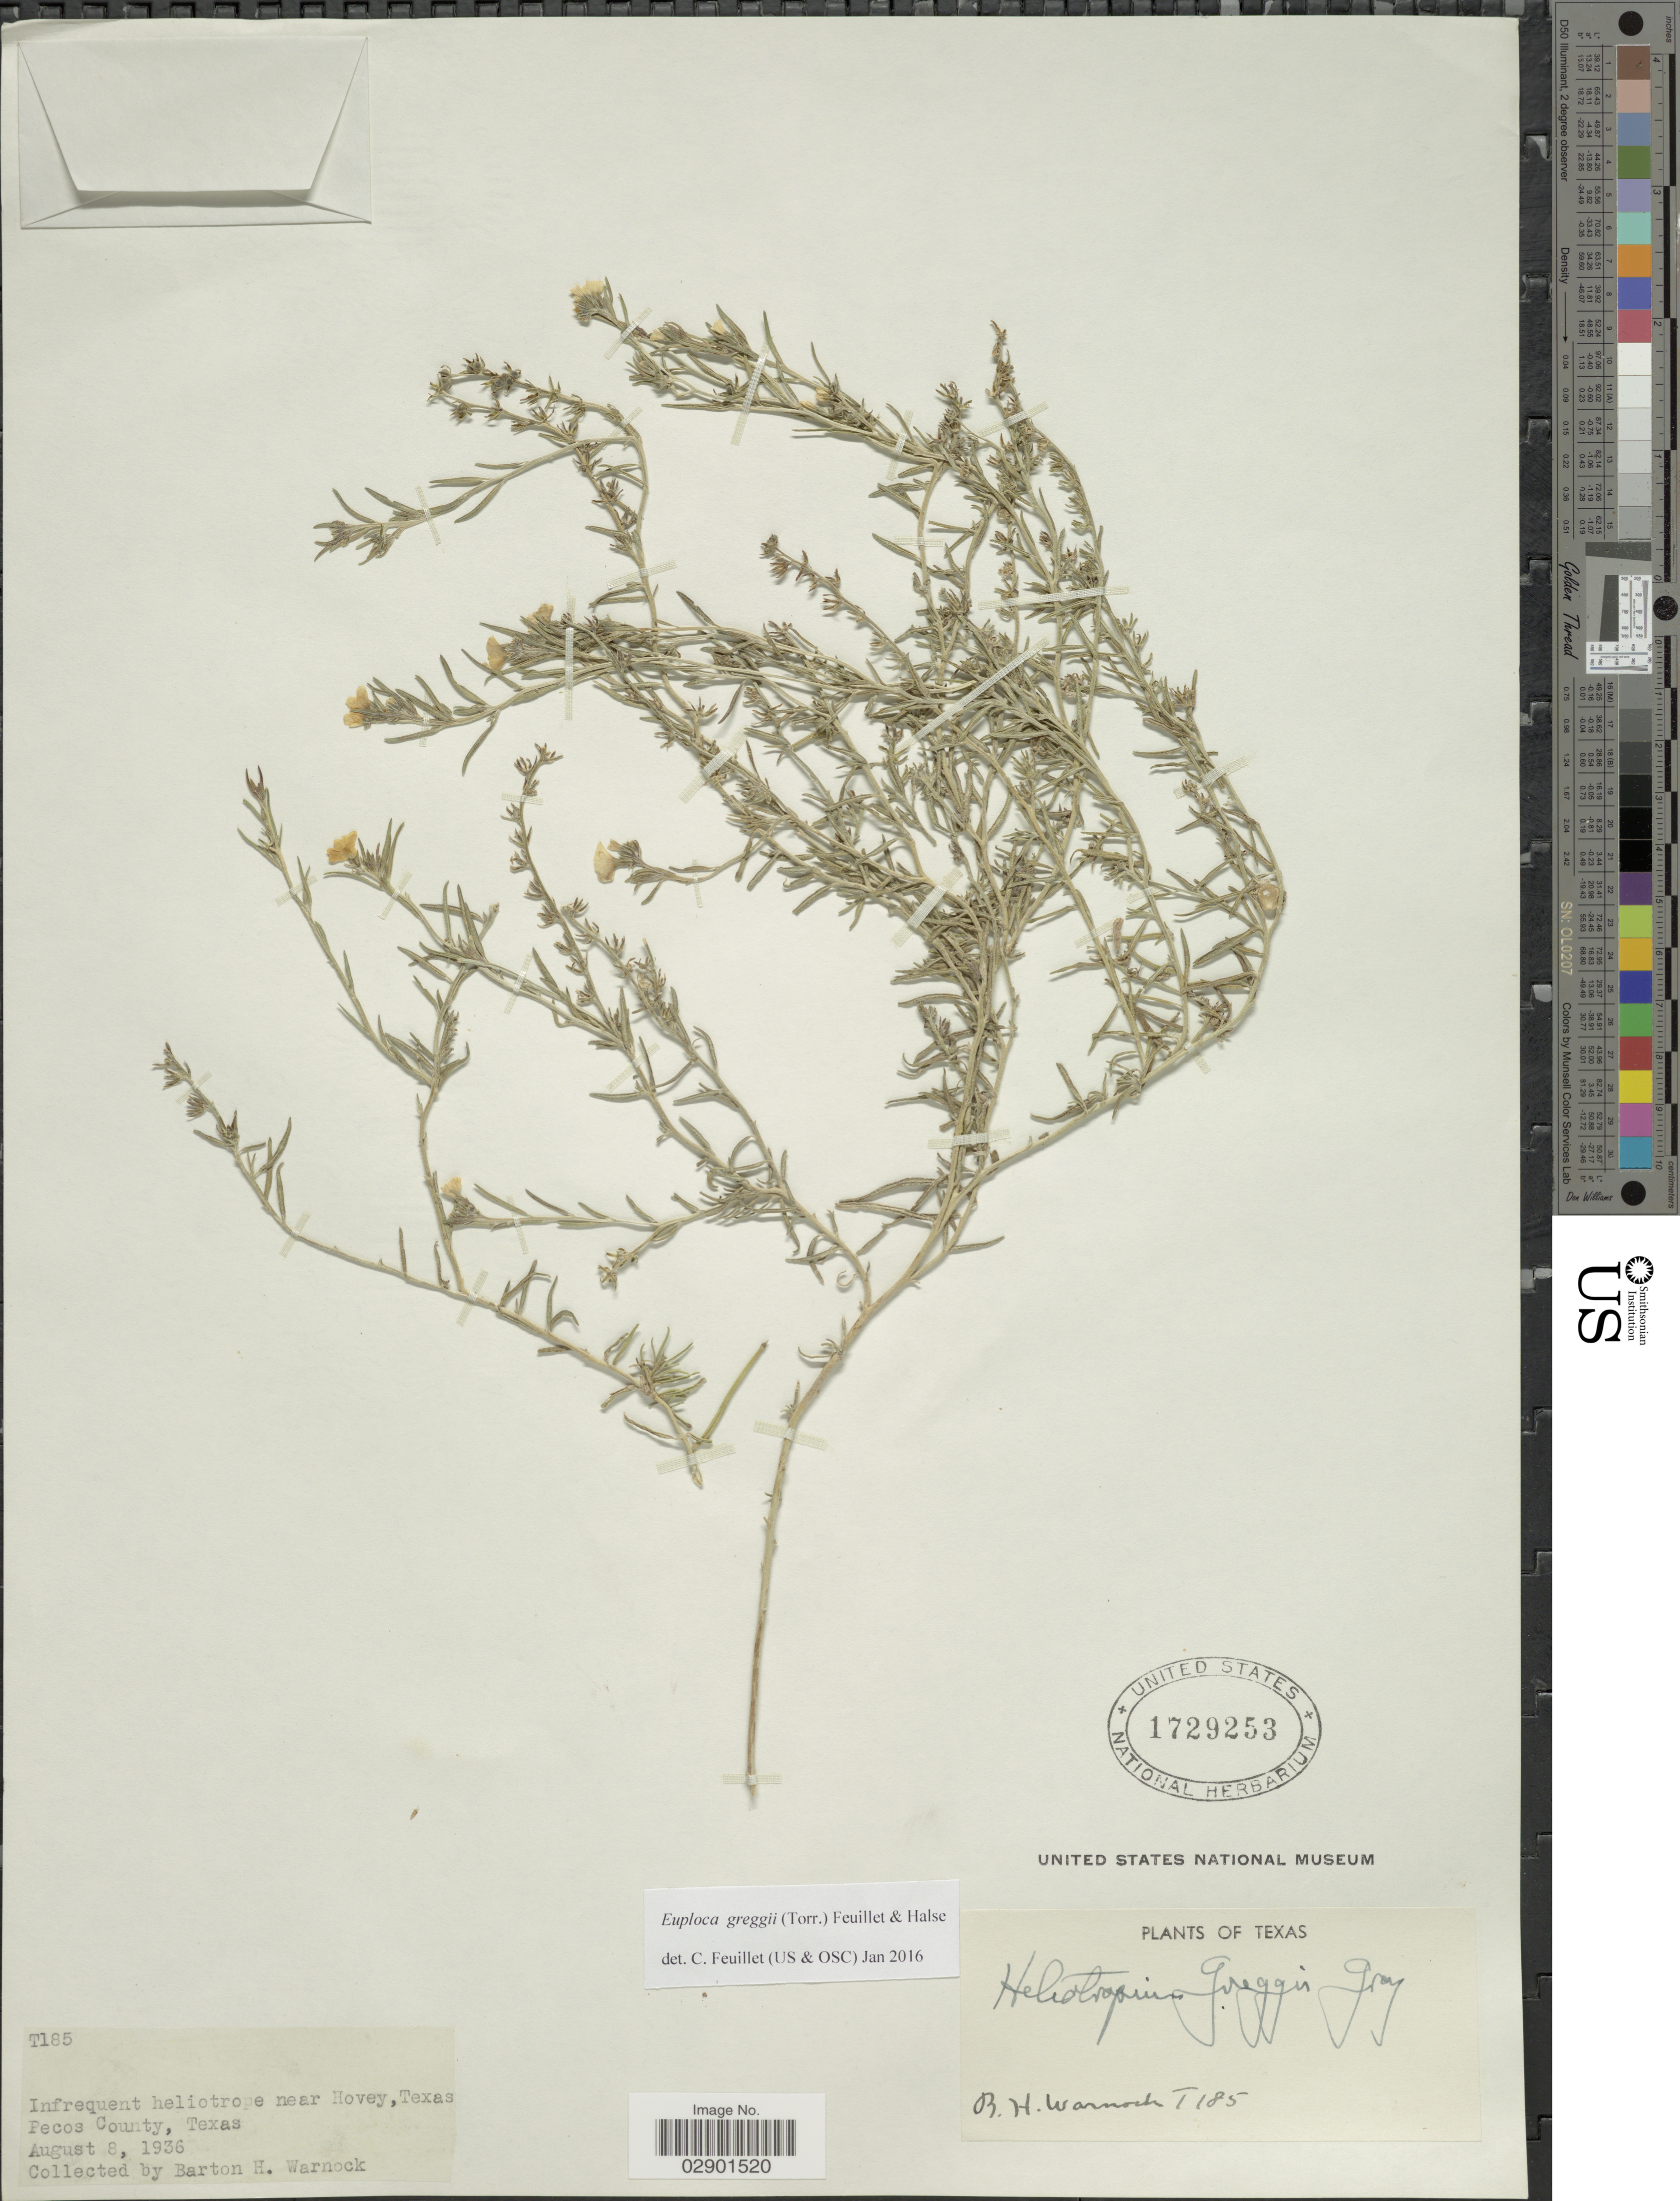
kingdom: Plantae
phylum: Tracheophyta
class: Magnoliopsida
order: Boraginales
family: Heliotropiaceae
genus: Euploca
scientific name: Euploca greggii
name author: (Torr.) Feuillet & Halse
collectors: B. H. Warnock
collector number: T185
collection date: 1936-08-08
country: United States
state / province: Texas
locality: Infrequent heliotrope near Hovey, Texas. Pecos County.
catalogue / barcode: US 1729253